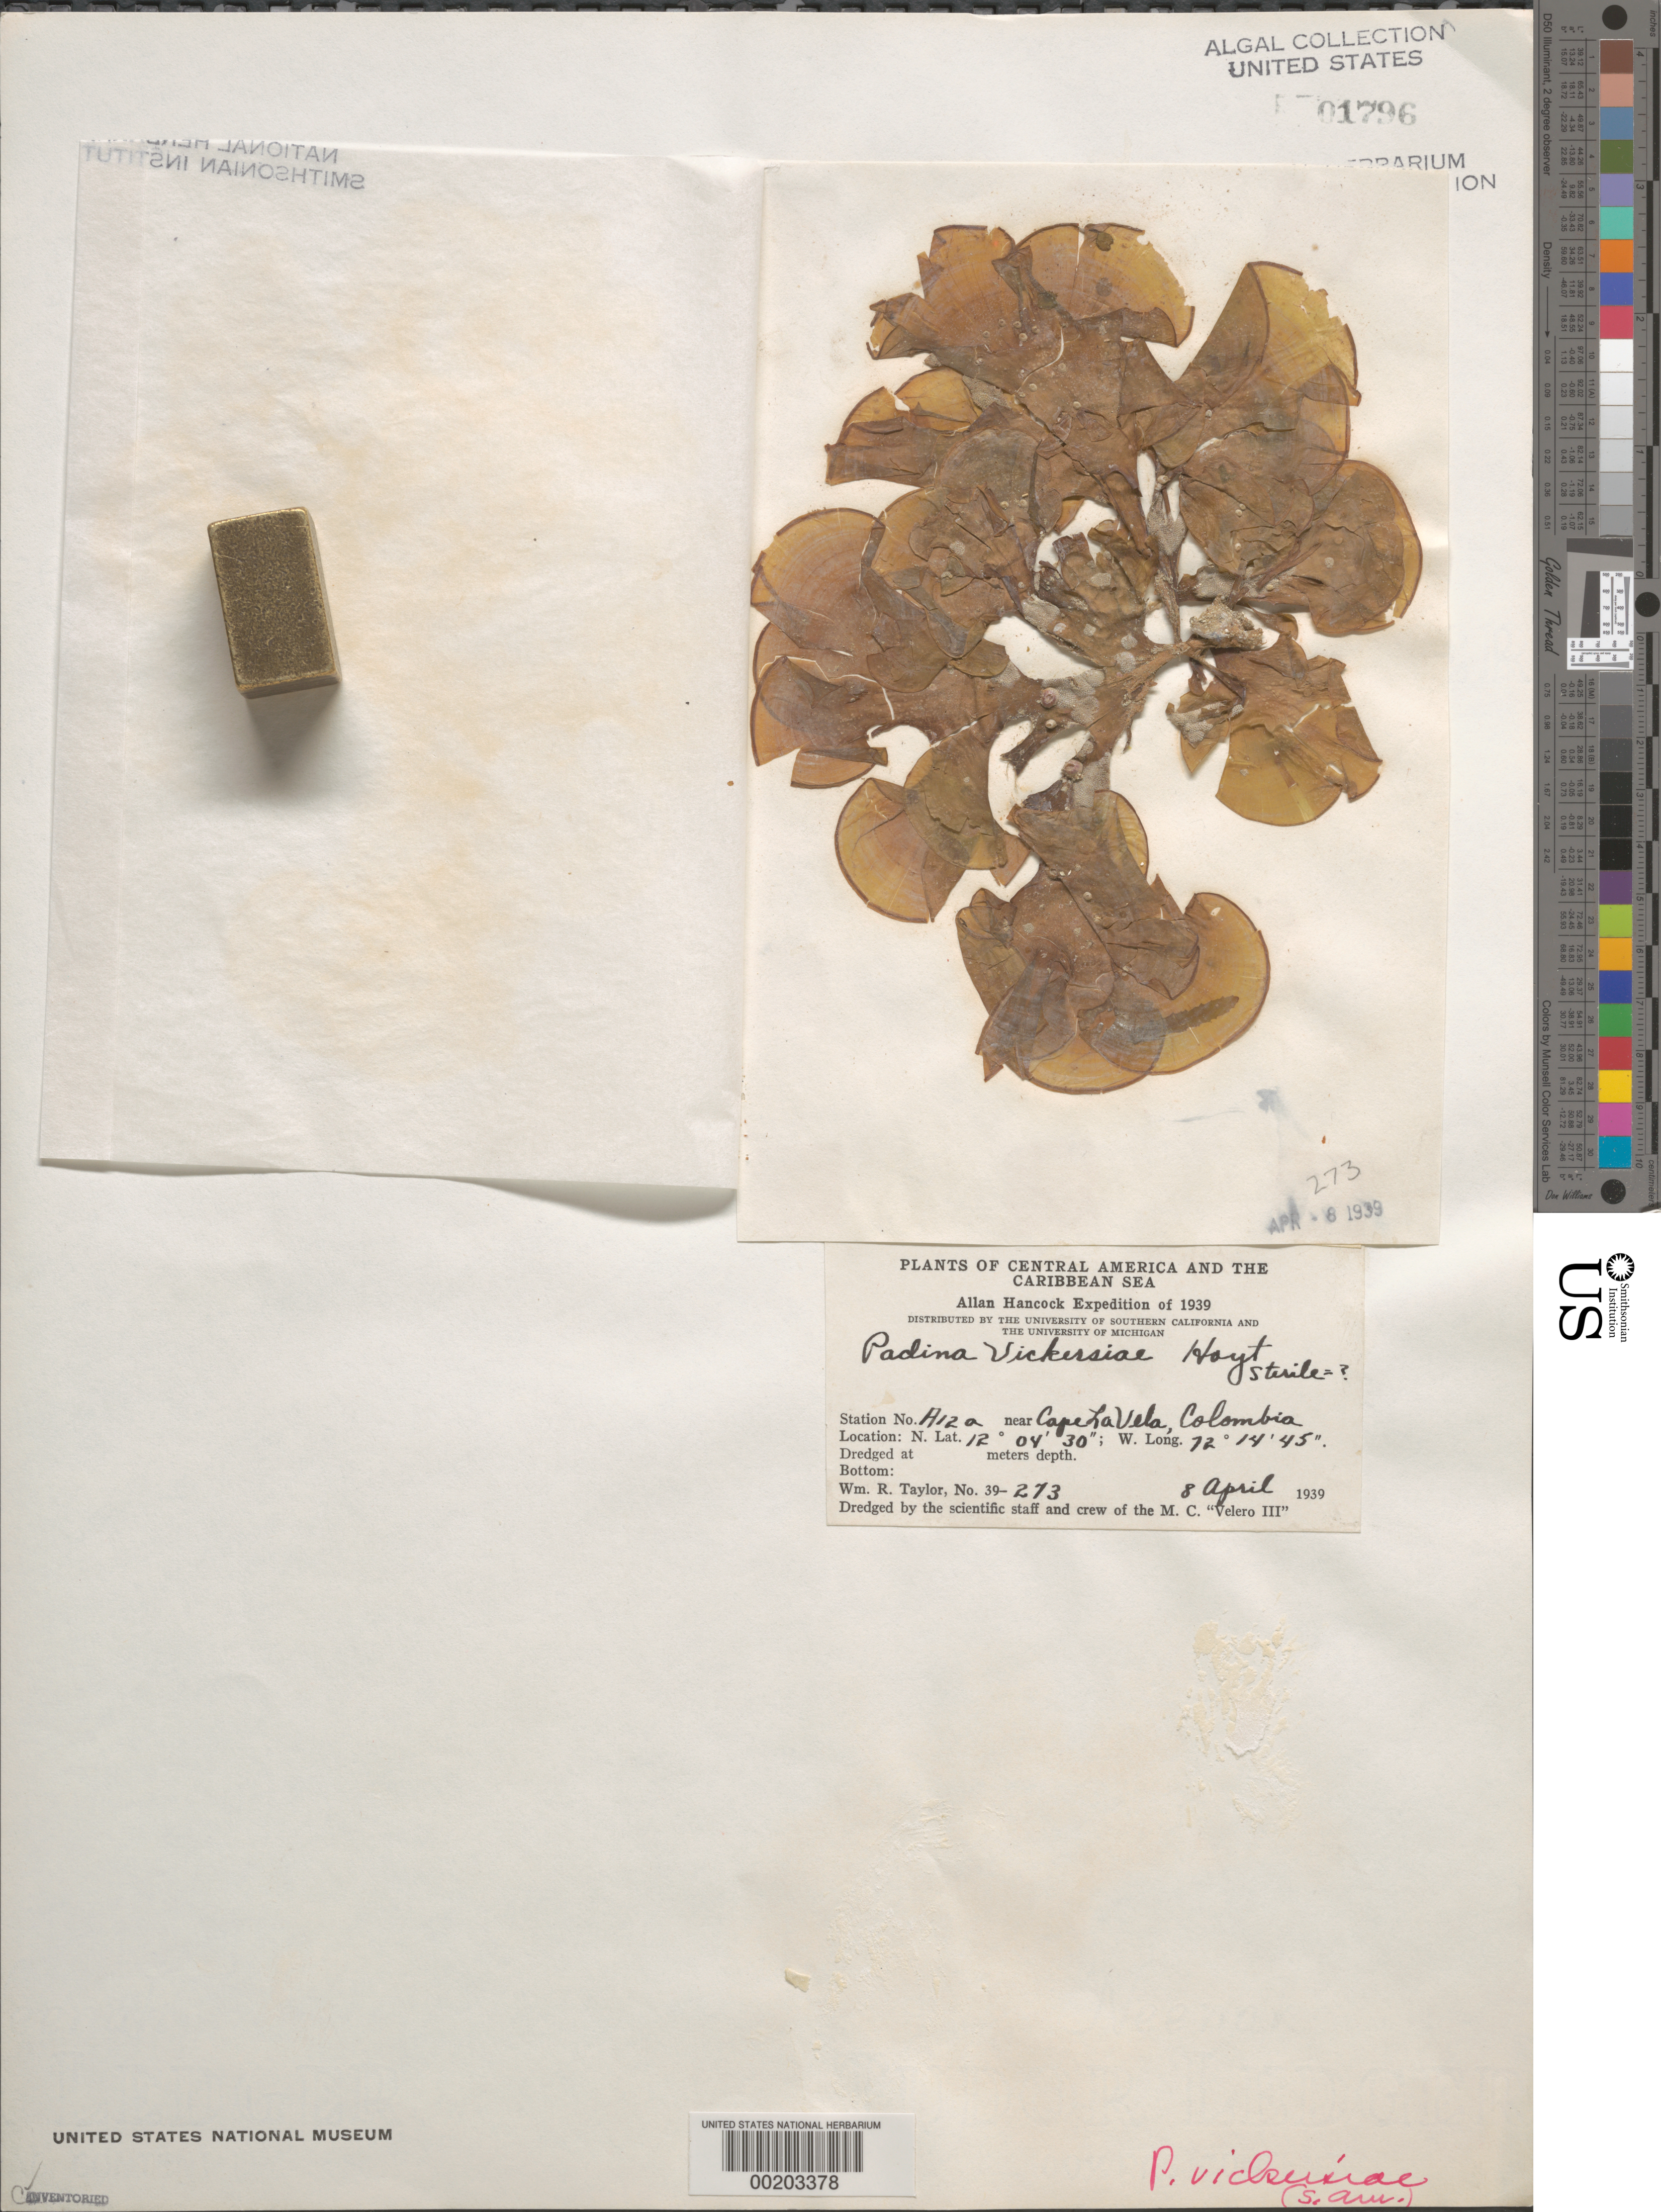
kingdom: Chromista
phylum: Ochrophyta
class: Phaeophyceae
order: Dictyotales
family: Dictyotaceae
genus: Padina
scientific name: Padina gymnospora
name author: (Kütz.) O.G. Sond.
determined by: Algae name updating Project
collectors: W. R. Taylor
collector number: WRT 39-273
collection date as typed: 08 Apr 1939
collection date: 1939-04-08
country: Colombia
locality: Cape la Vela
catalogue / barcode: US 1796